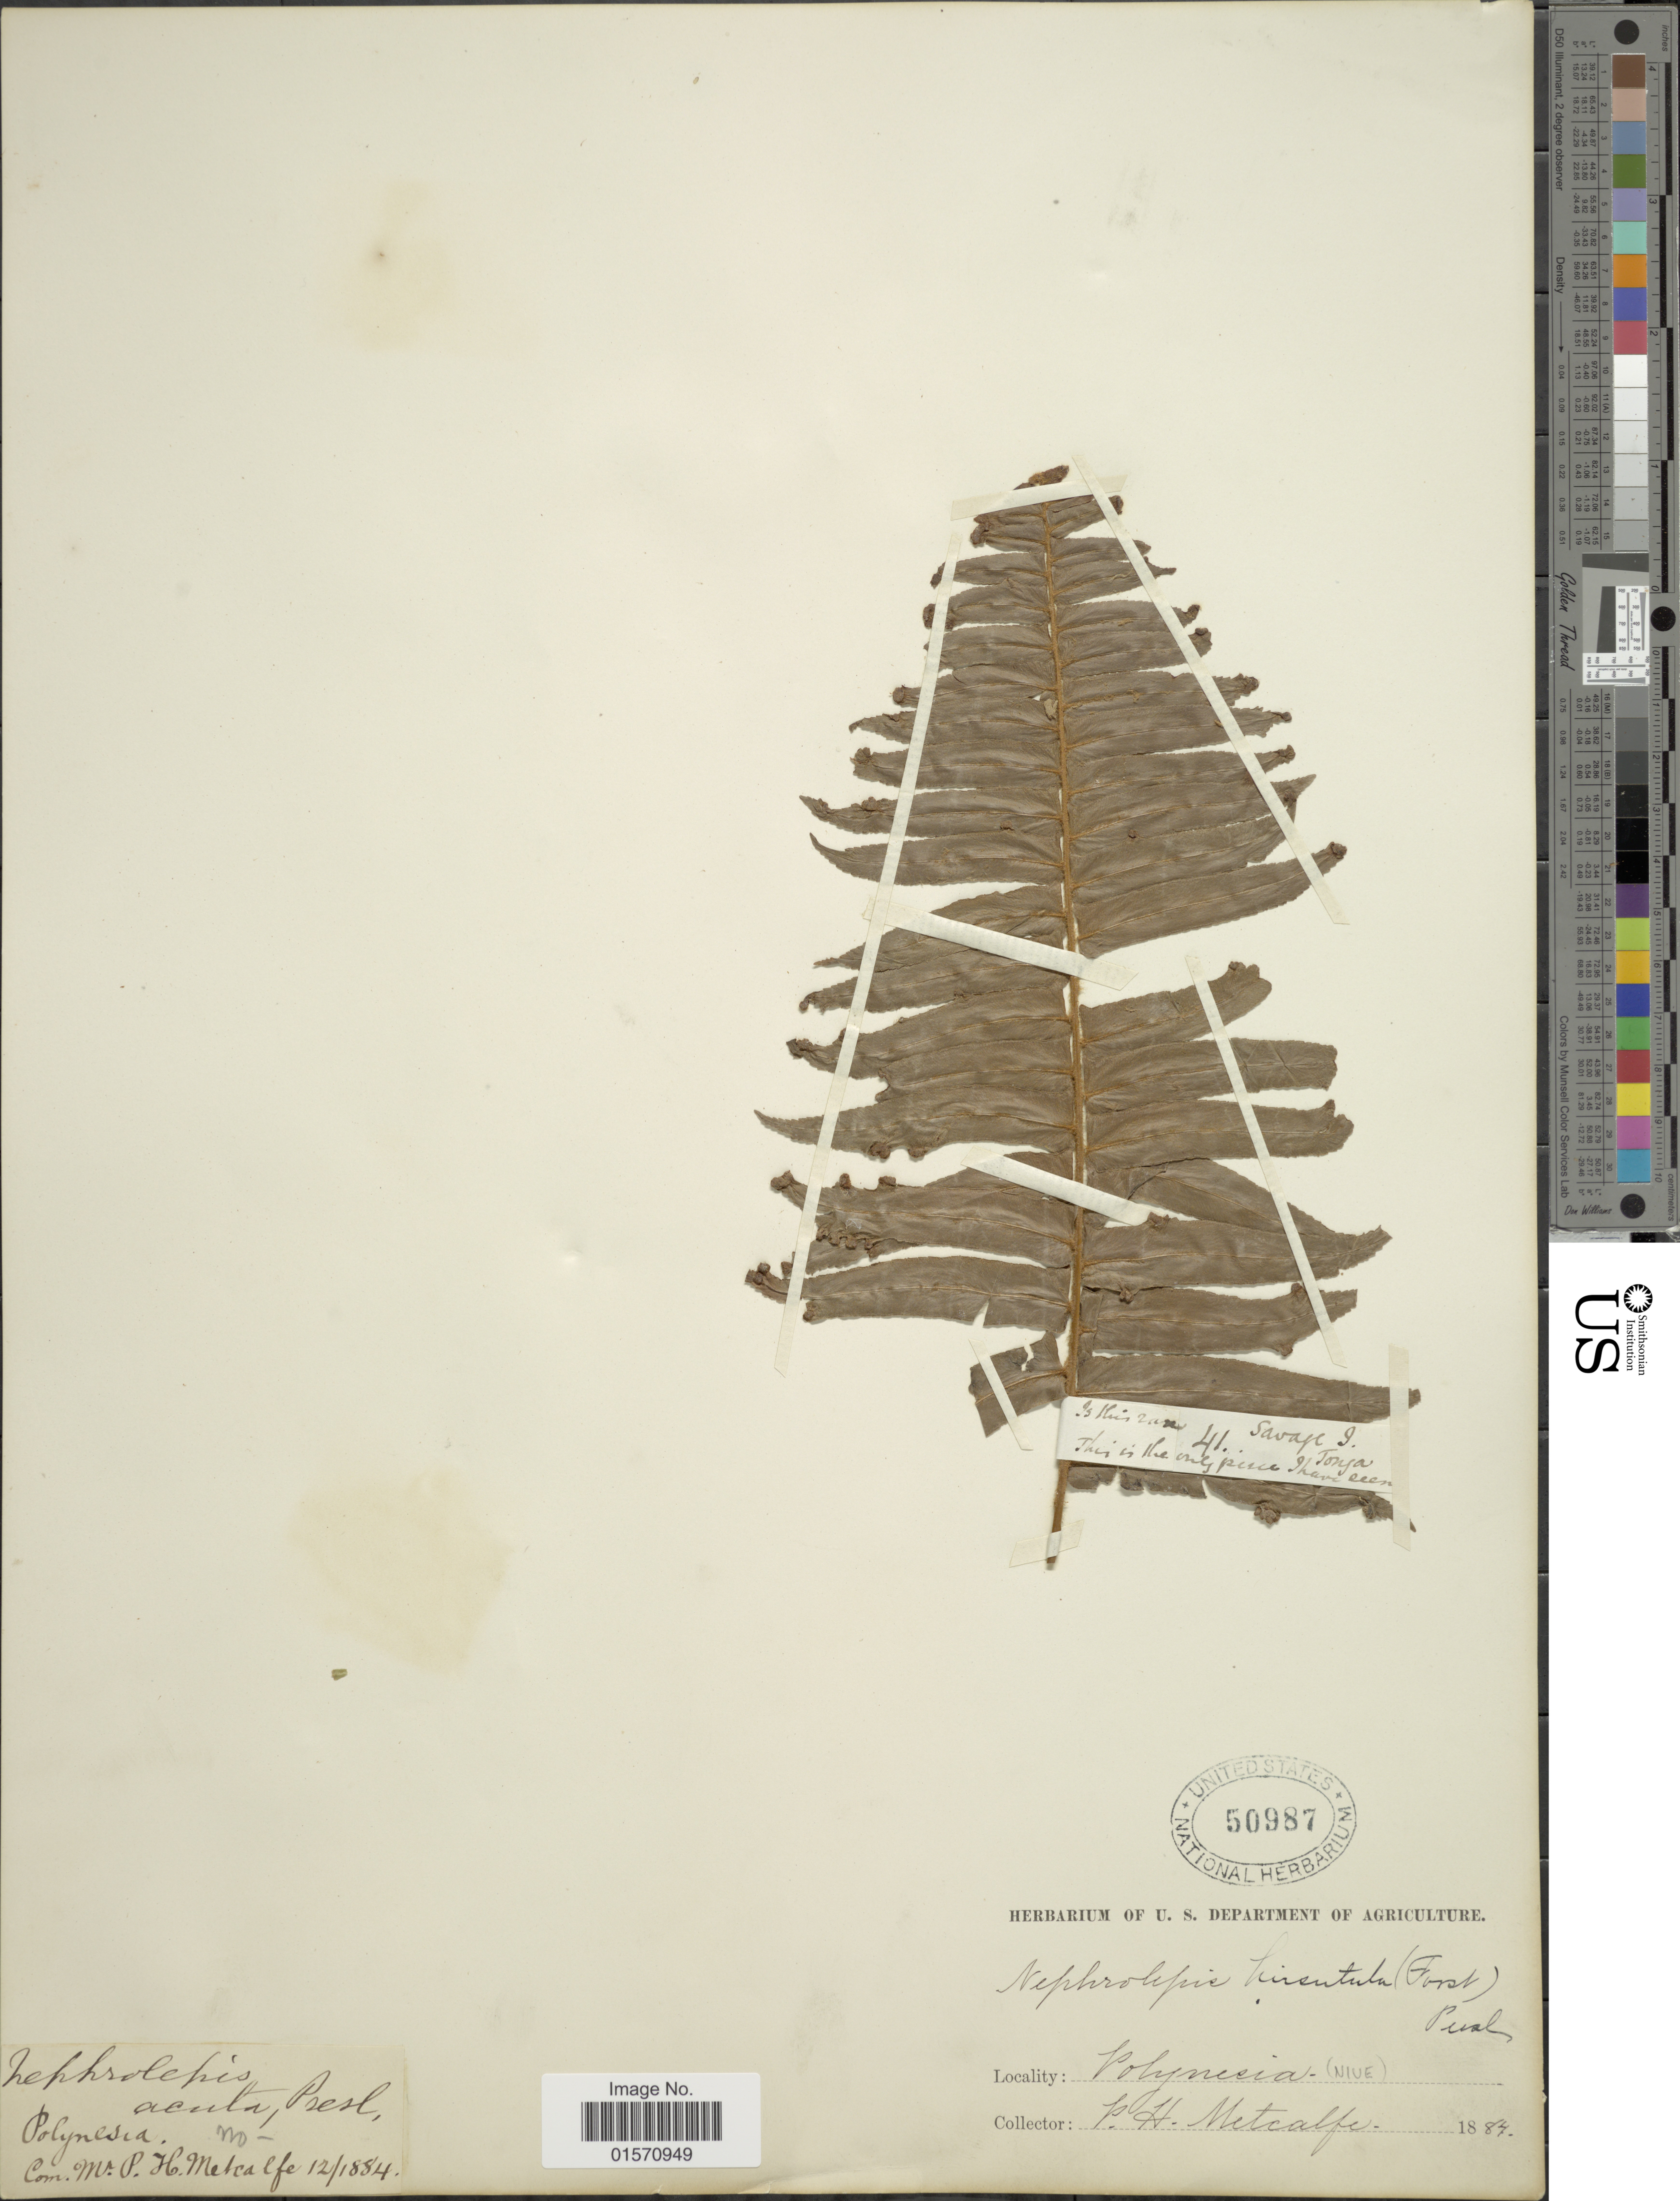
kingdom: Plantae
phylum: Tracheophyta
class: Polypodiopsida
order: Polypodiales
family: Nephrolepidaceae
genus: Nephrolepis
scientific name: Nephrolepis hirsutula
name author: (G. Forst.) C. Presl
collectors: P. Metcalfe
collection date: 1884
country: Niue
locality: Polynesia (Niue) [interpreted]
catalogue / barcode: US 50987